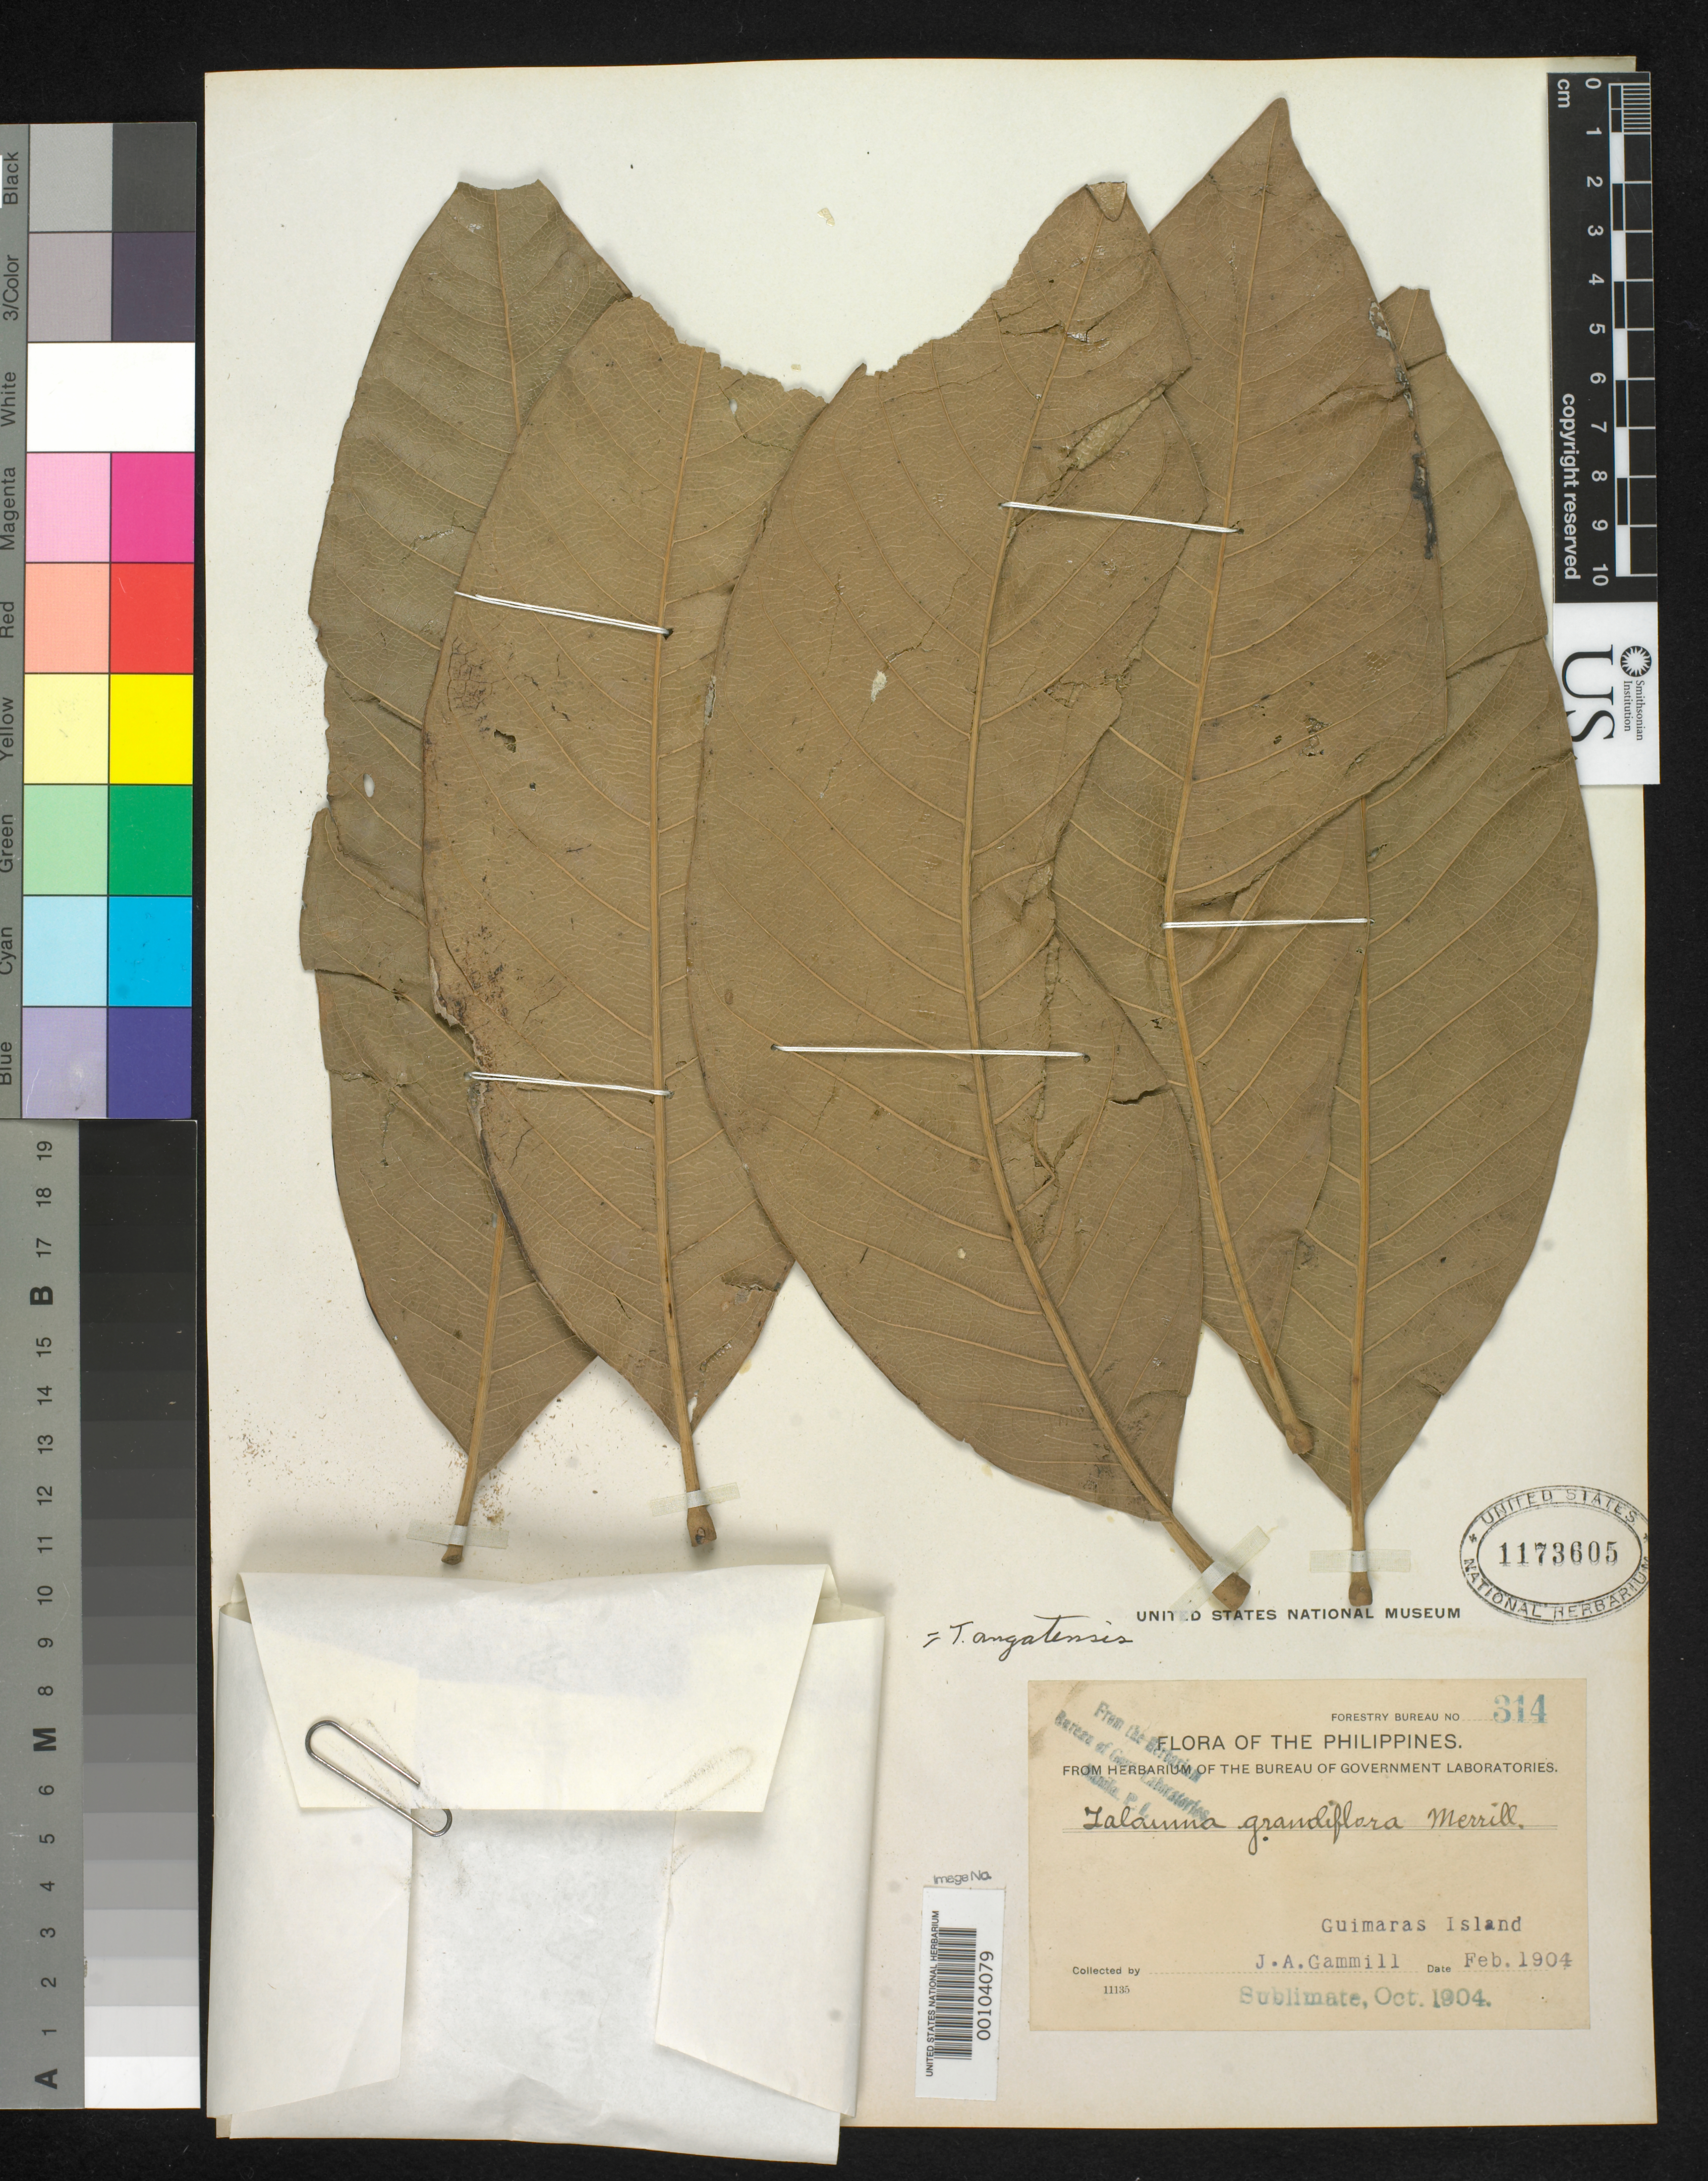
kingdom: Plantae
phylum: Tracheophyta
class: Magnoliopsida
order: Magnoliales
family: Magnoliaceae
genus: Talauma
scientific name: Talauma grandiflora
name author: Merr.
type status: Isotype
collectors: J. Gammill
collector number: Bur. Sci. 314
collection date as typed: Feb 1904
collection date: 1904-02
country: Philippines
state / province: Western Visayas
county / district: Iloilo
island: Guimaras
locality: Nagaba.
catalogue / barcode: US 1173605